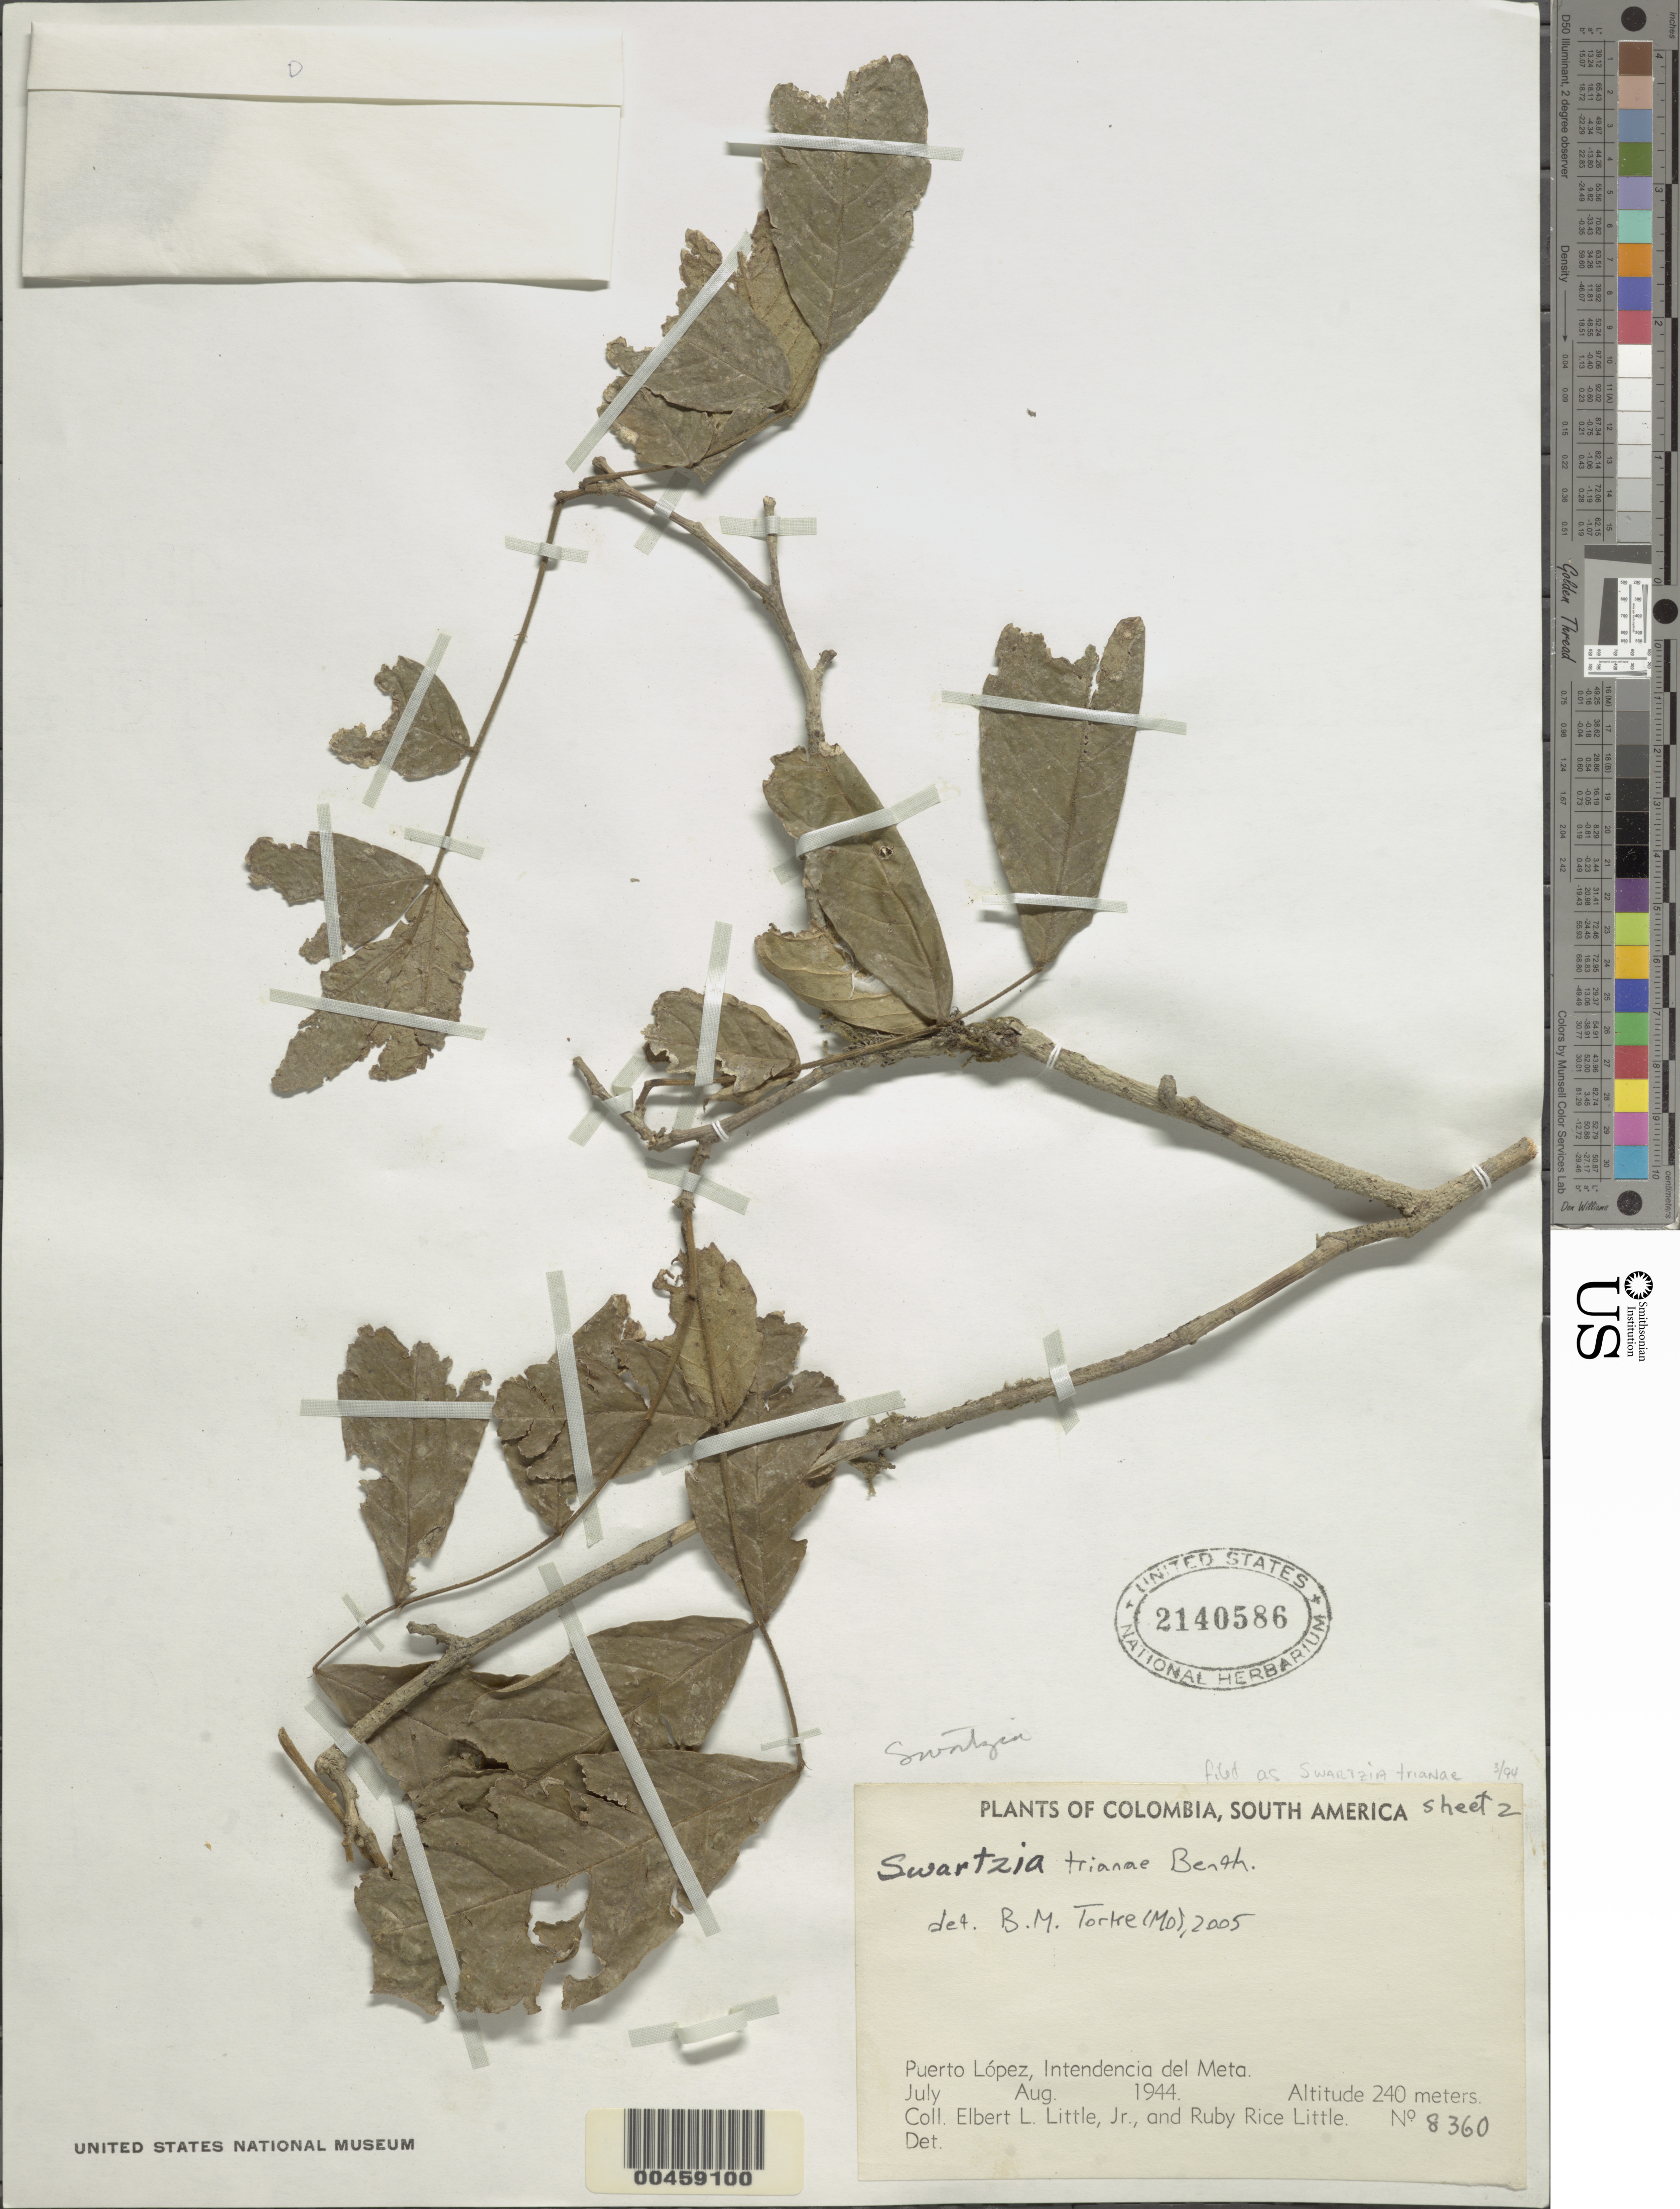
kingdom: Plantae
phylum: Tracheophyta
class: Magnoliopsida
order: Fabales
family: Fabaceae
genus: Swartzia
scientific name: Swartzia trianae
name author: Benth. in Mart.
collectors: E. L. Little & R. R. Little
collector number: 8360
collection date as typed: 31 Jul 1944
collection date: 1944-07-31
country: Colombia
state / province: Meta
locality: Puerto Lopez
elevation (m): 240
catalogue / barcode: US 2140586